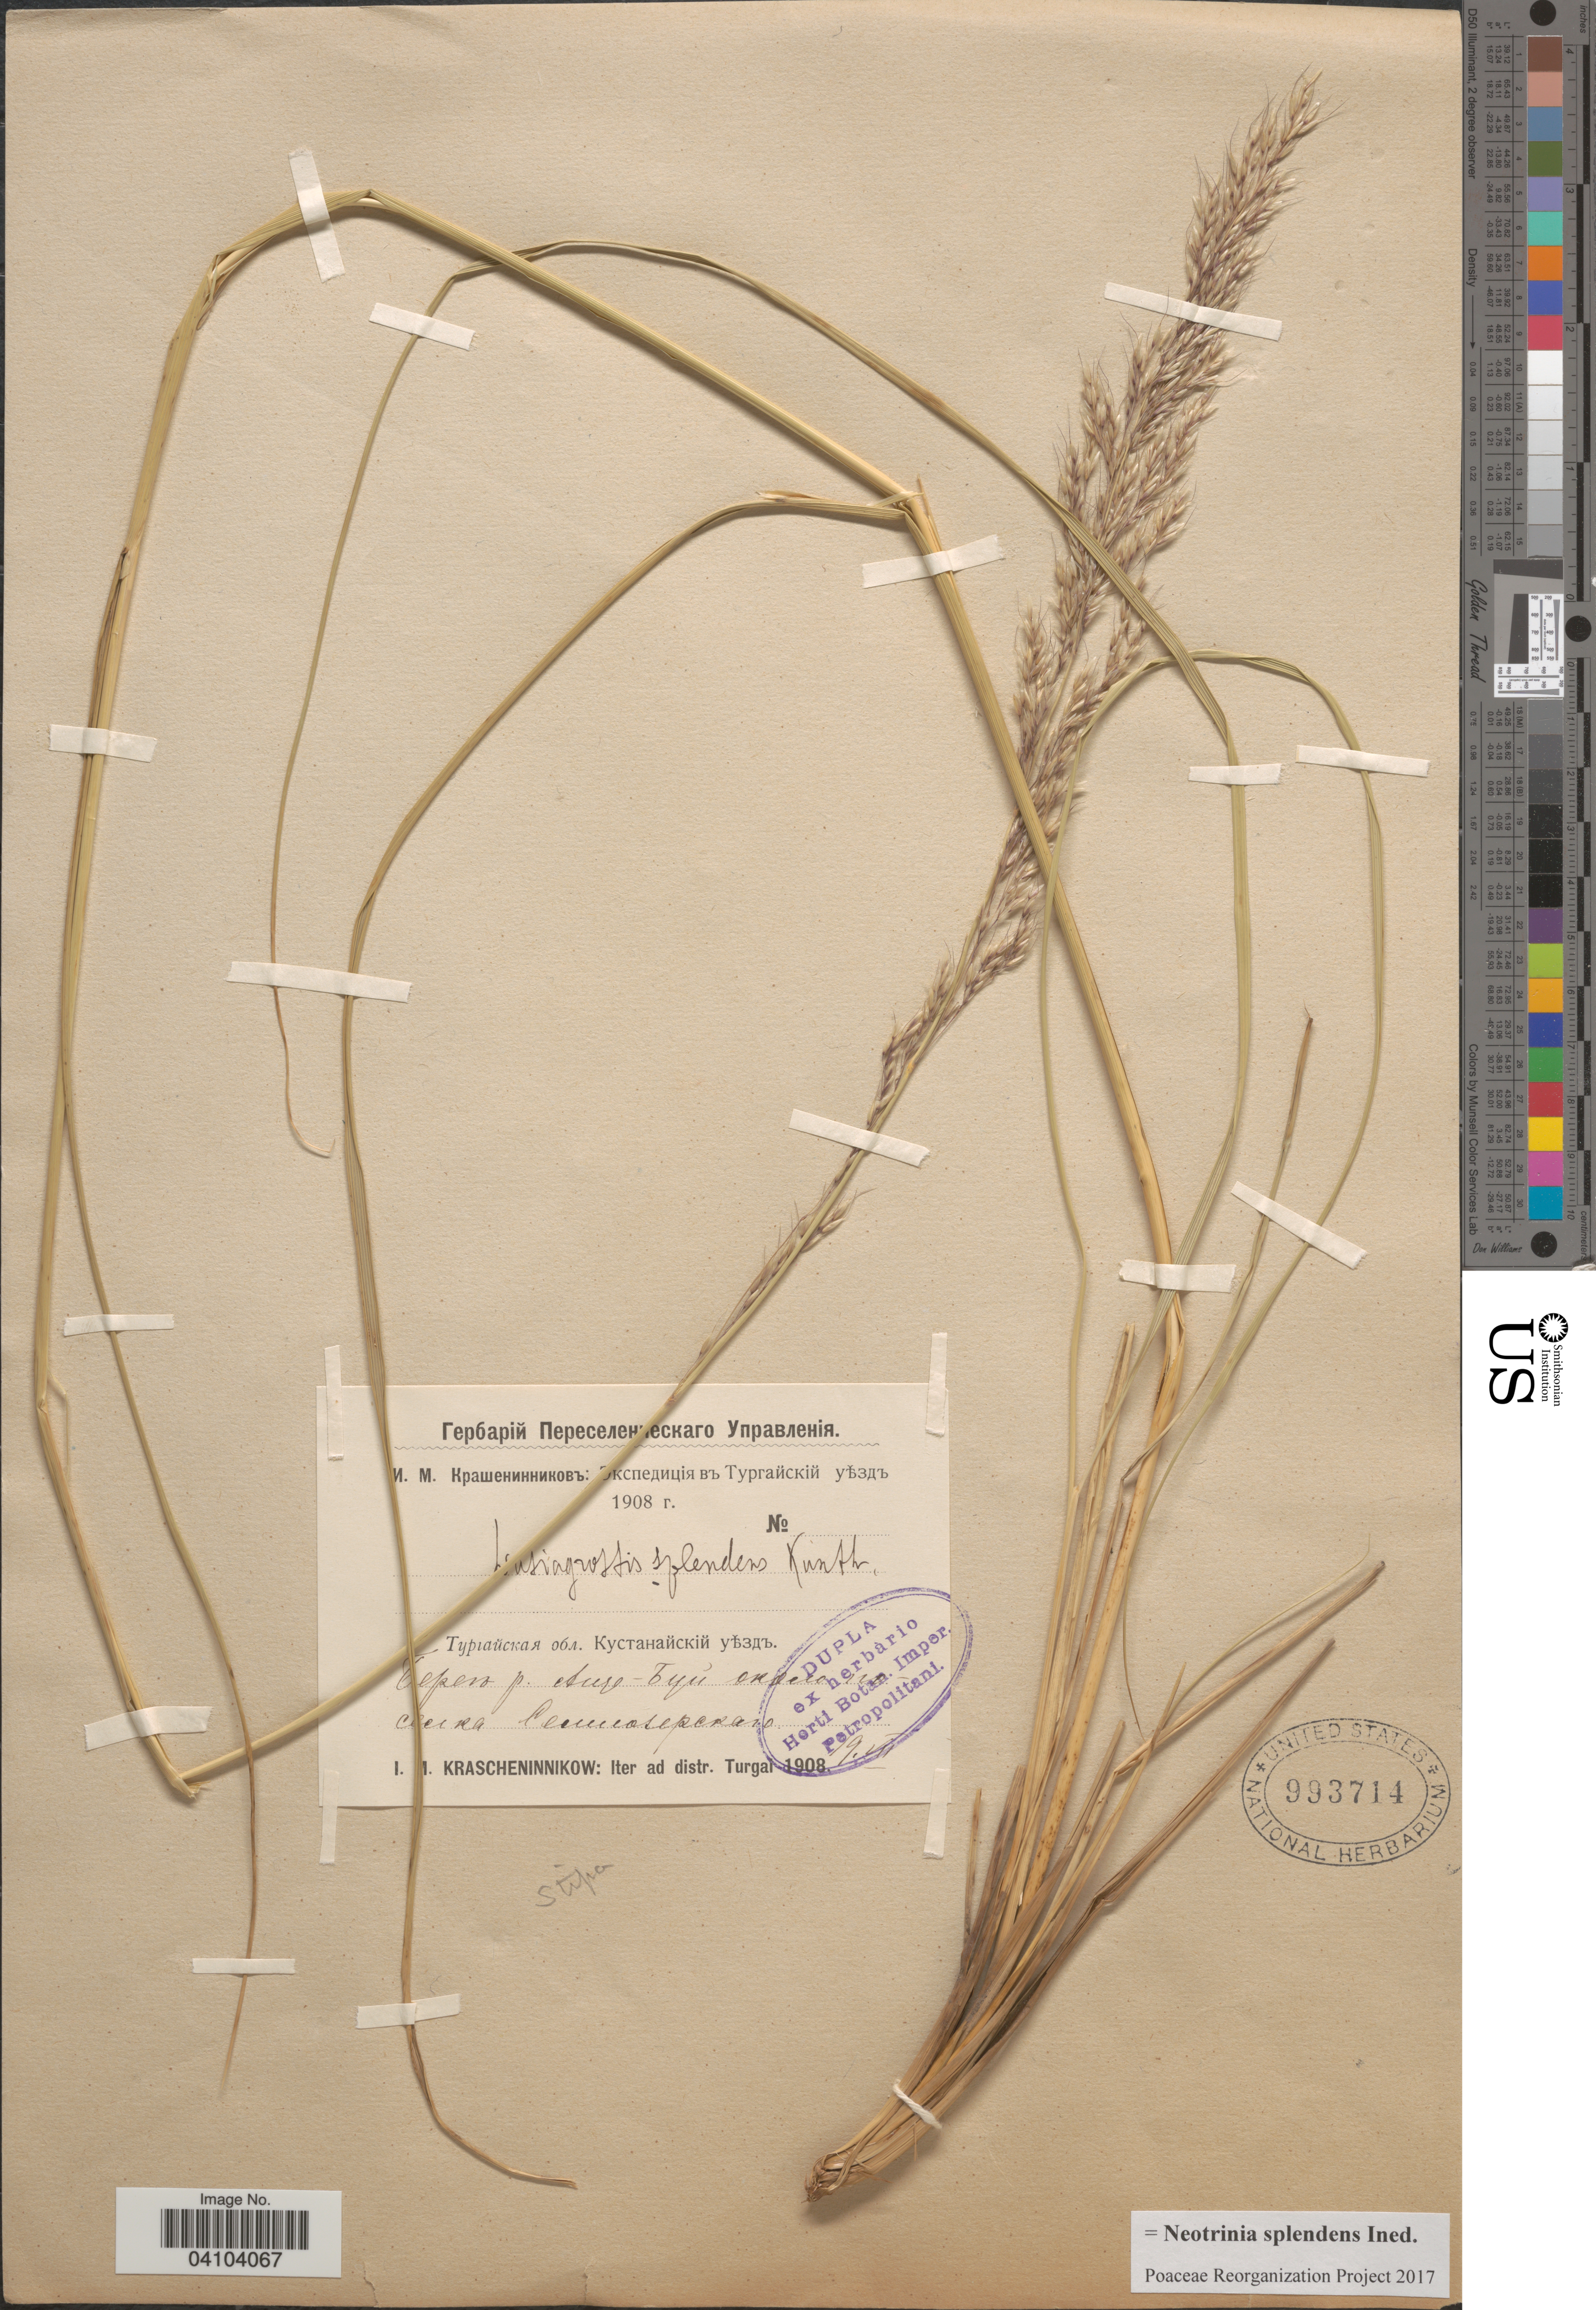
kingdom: Plantae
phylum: Tracheophyta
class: Liliopsida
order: Poales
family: Poaceae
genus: Neotrinia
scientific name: Neotrinia splendens (Trin.) M. Nobis, P.D. Gudkova & A. Nowak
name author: (Trin.)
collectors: M. Krascheninnikow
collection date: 1908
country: Kazakhstan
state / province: Qustanay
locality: Near Semiozernoye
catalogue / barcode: US 993714